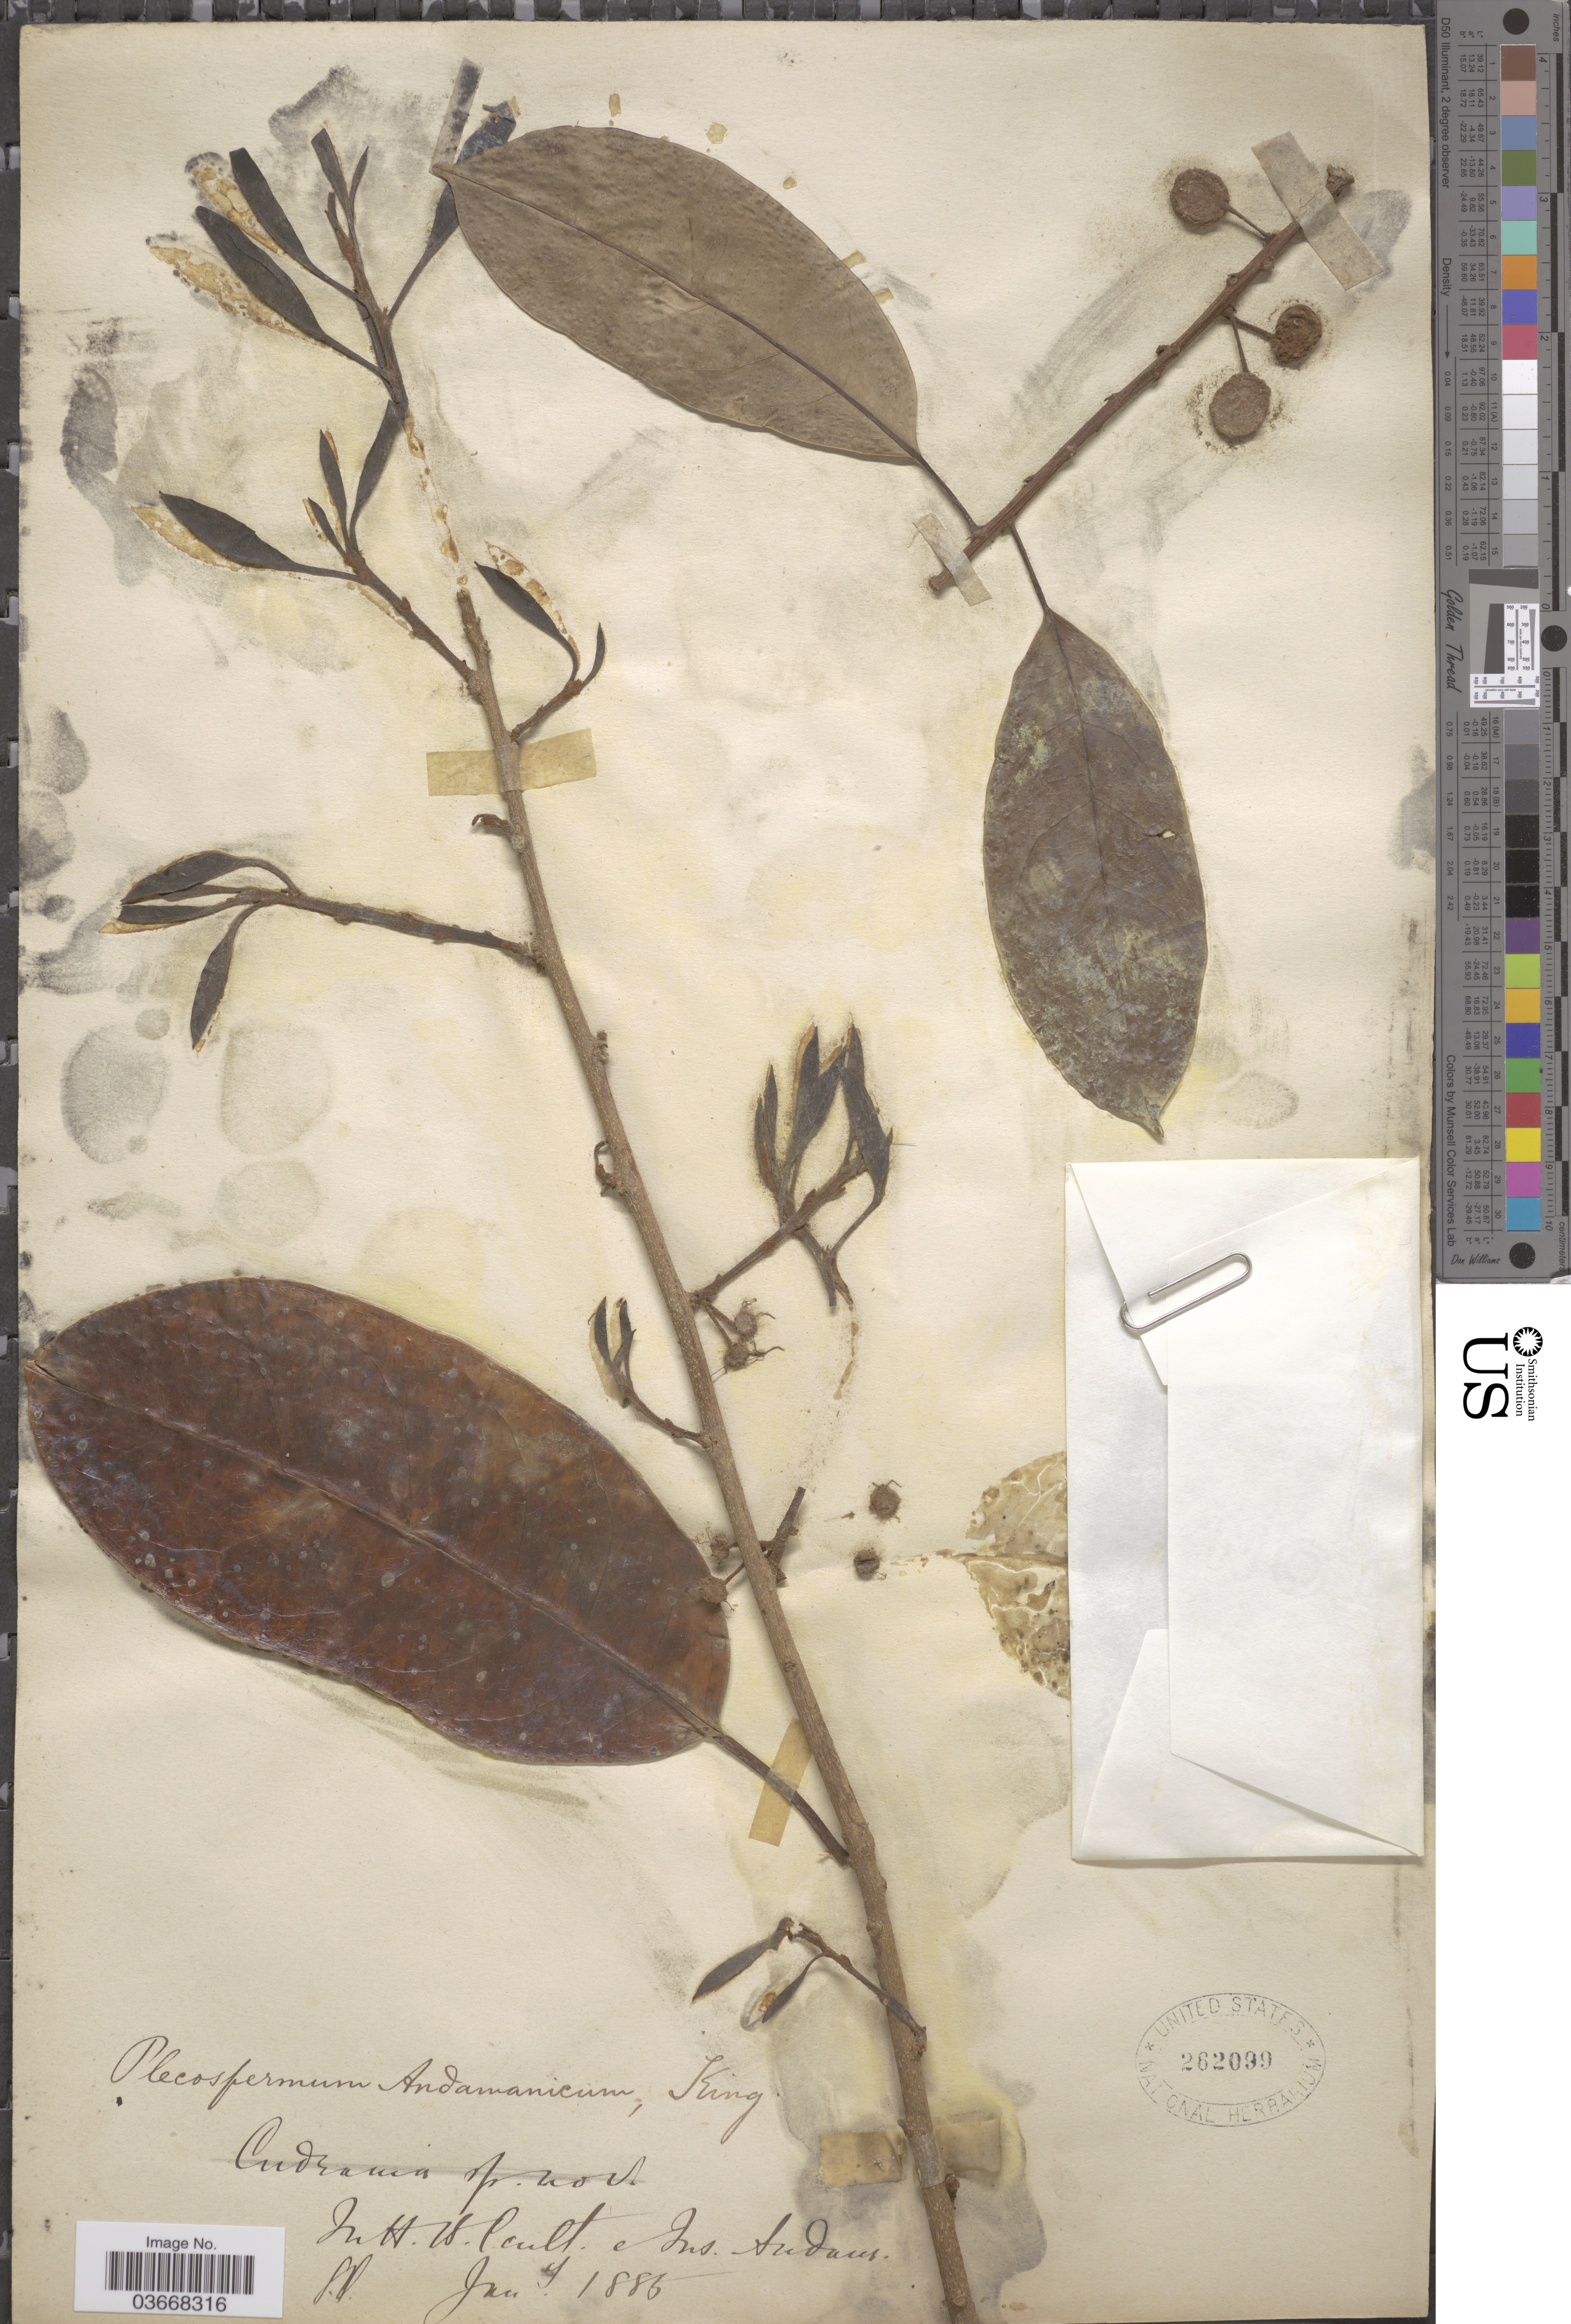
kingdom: Plantae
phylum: Tracheophyta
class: Magnoliopsida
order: Rosales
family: Moraceae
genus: Maclura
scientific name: Maclura andamanica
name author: (King ex Hook. f.) C.C. Berg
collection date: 1885-01-01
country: India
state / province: Andaman and Nicobar Islands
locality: In H. H. P.* cult. Ins. Andam.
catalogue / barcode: US 262099